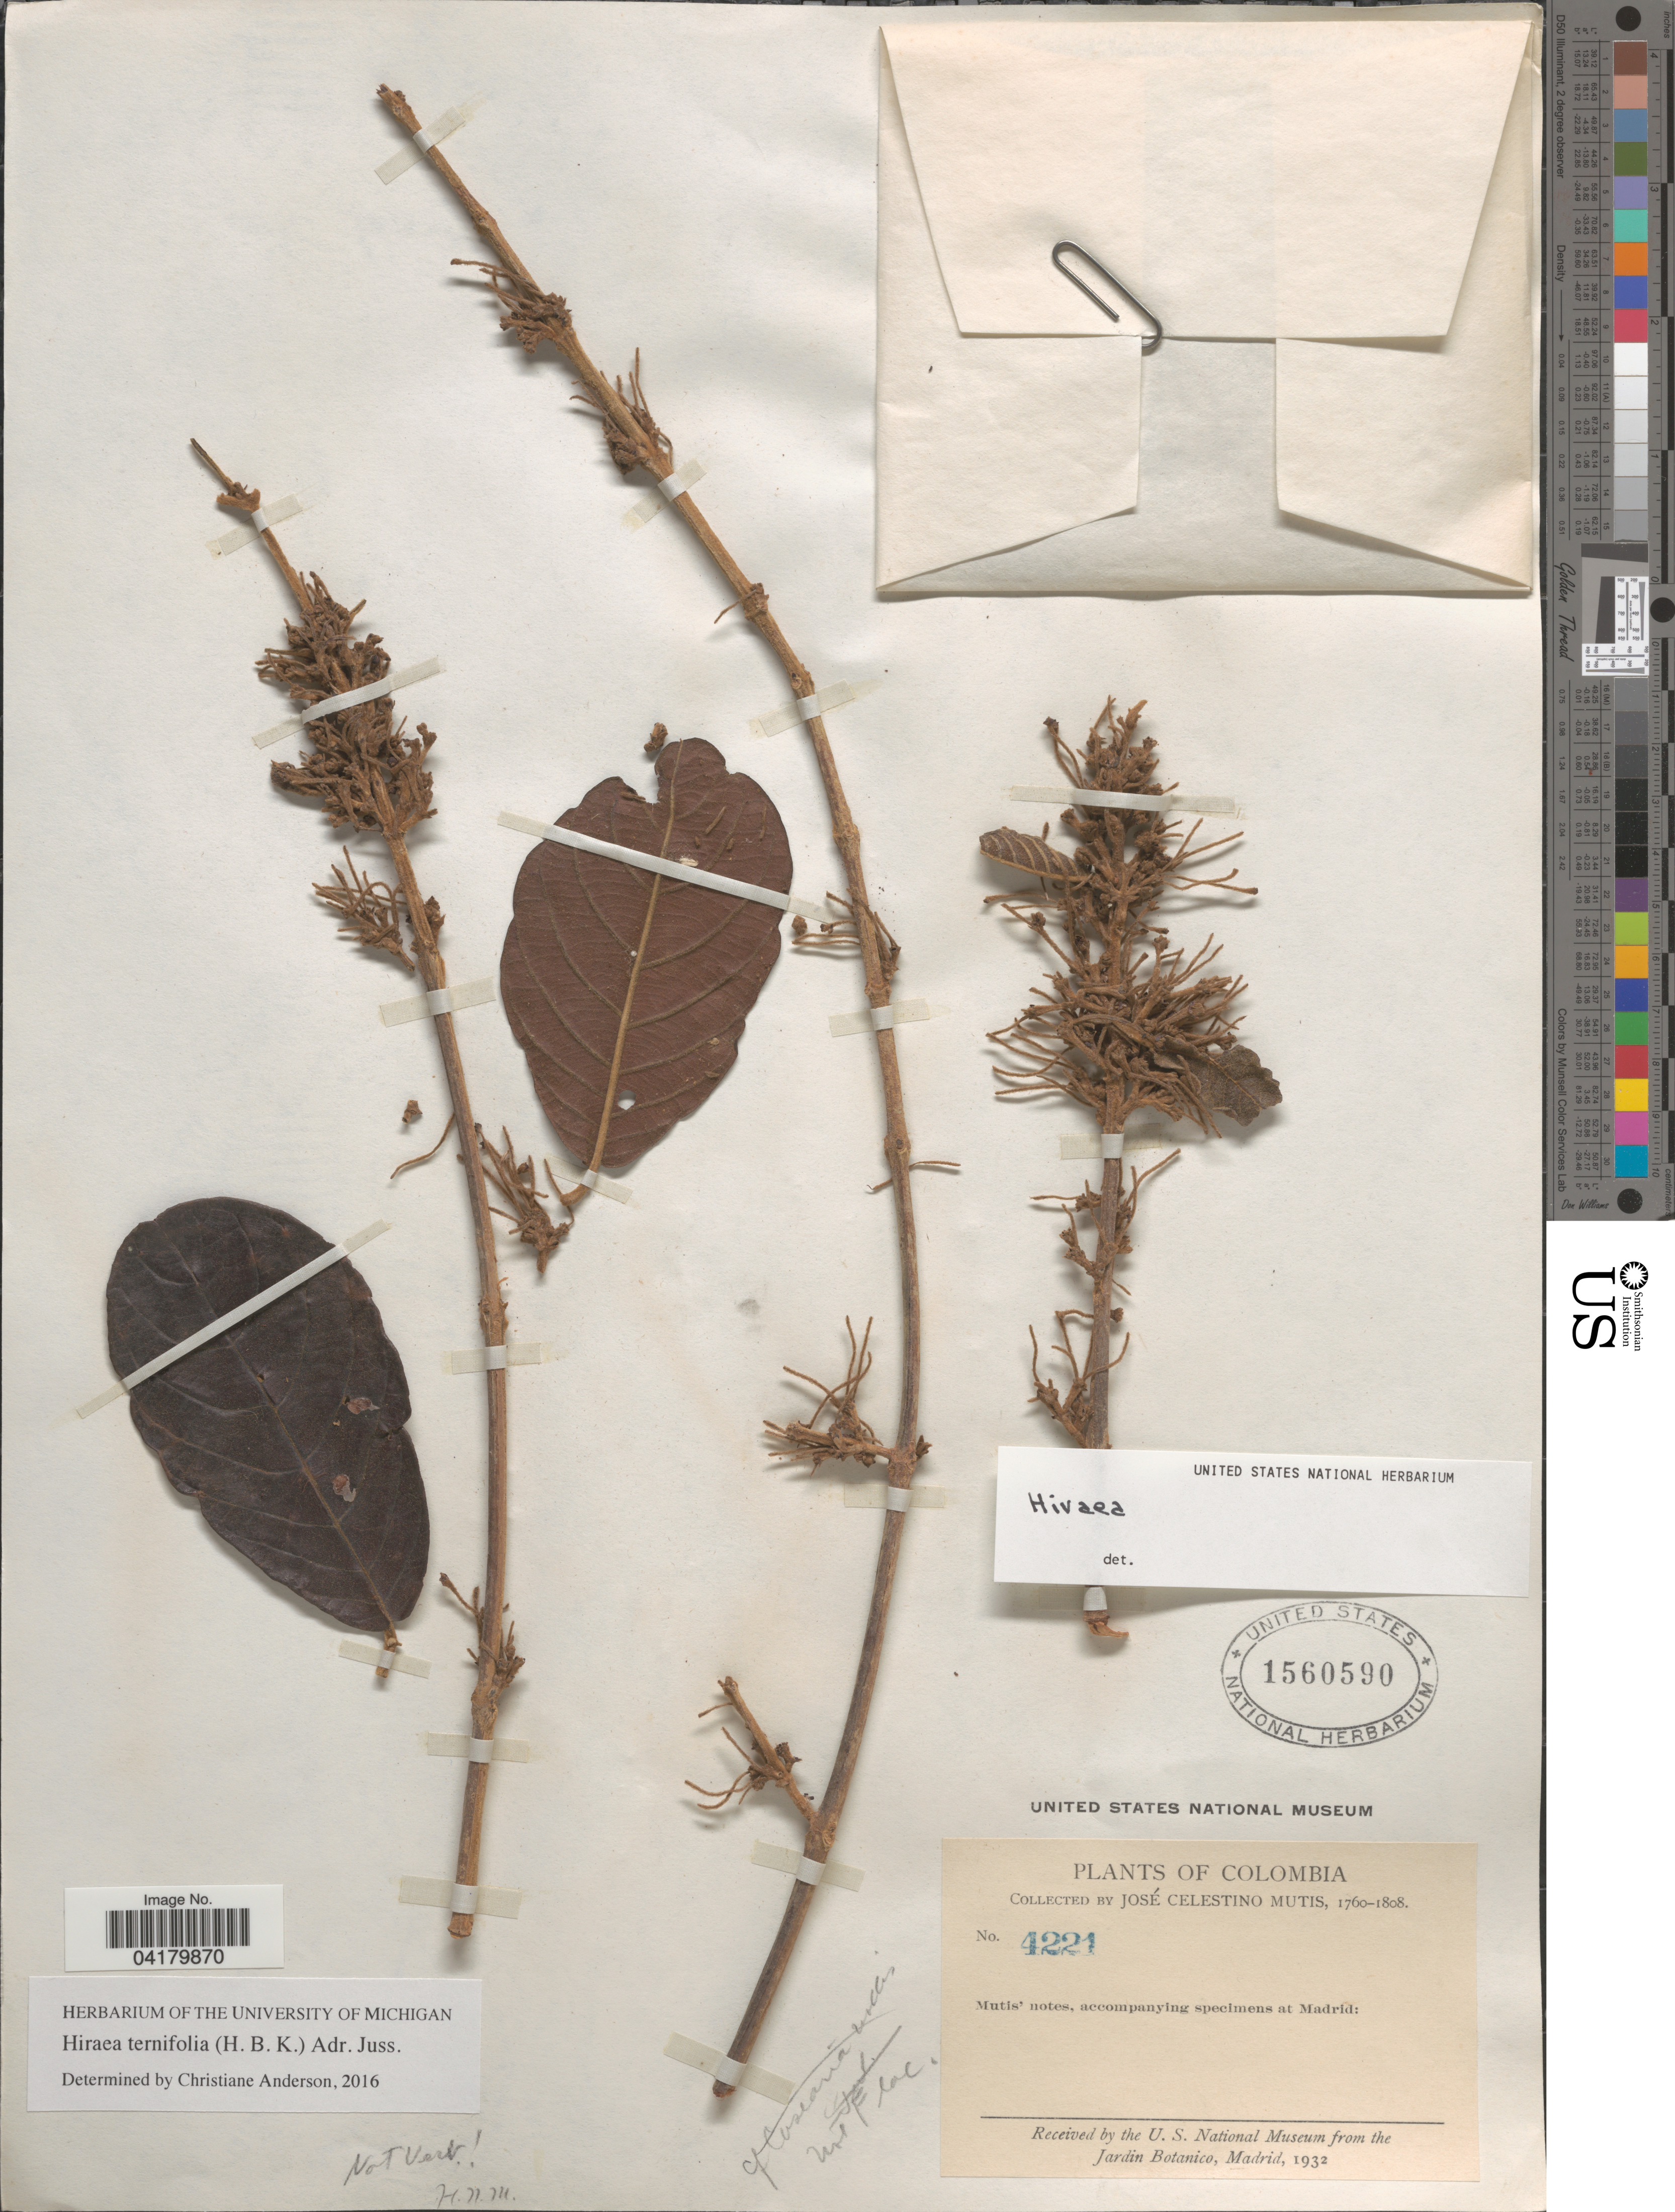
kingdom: Plantae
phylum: Tracheophyta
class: Magnoliopsida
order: Malpighiales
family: Malpighiaceae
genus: Hiraea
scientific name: Hiraea ternifolia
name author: (Kunth) A. Juss.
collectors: J. C. B. Mutis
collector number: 4221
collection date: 1760/1808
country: Colombia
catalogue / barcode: US 1560590